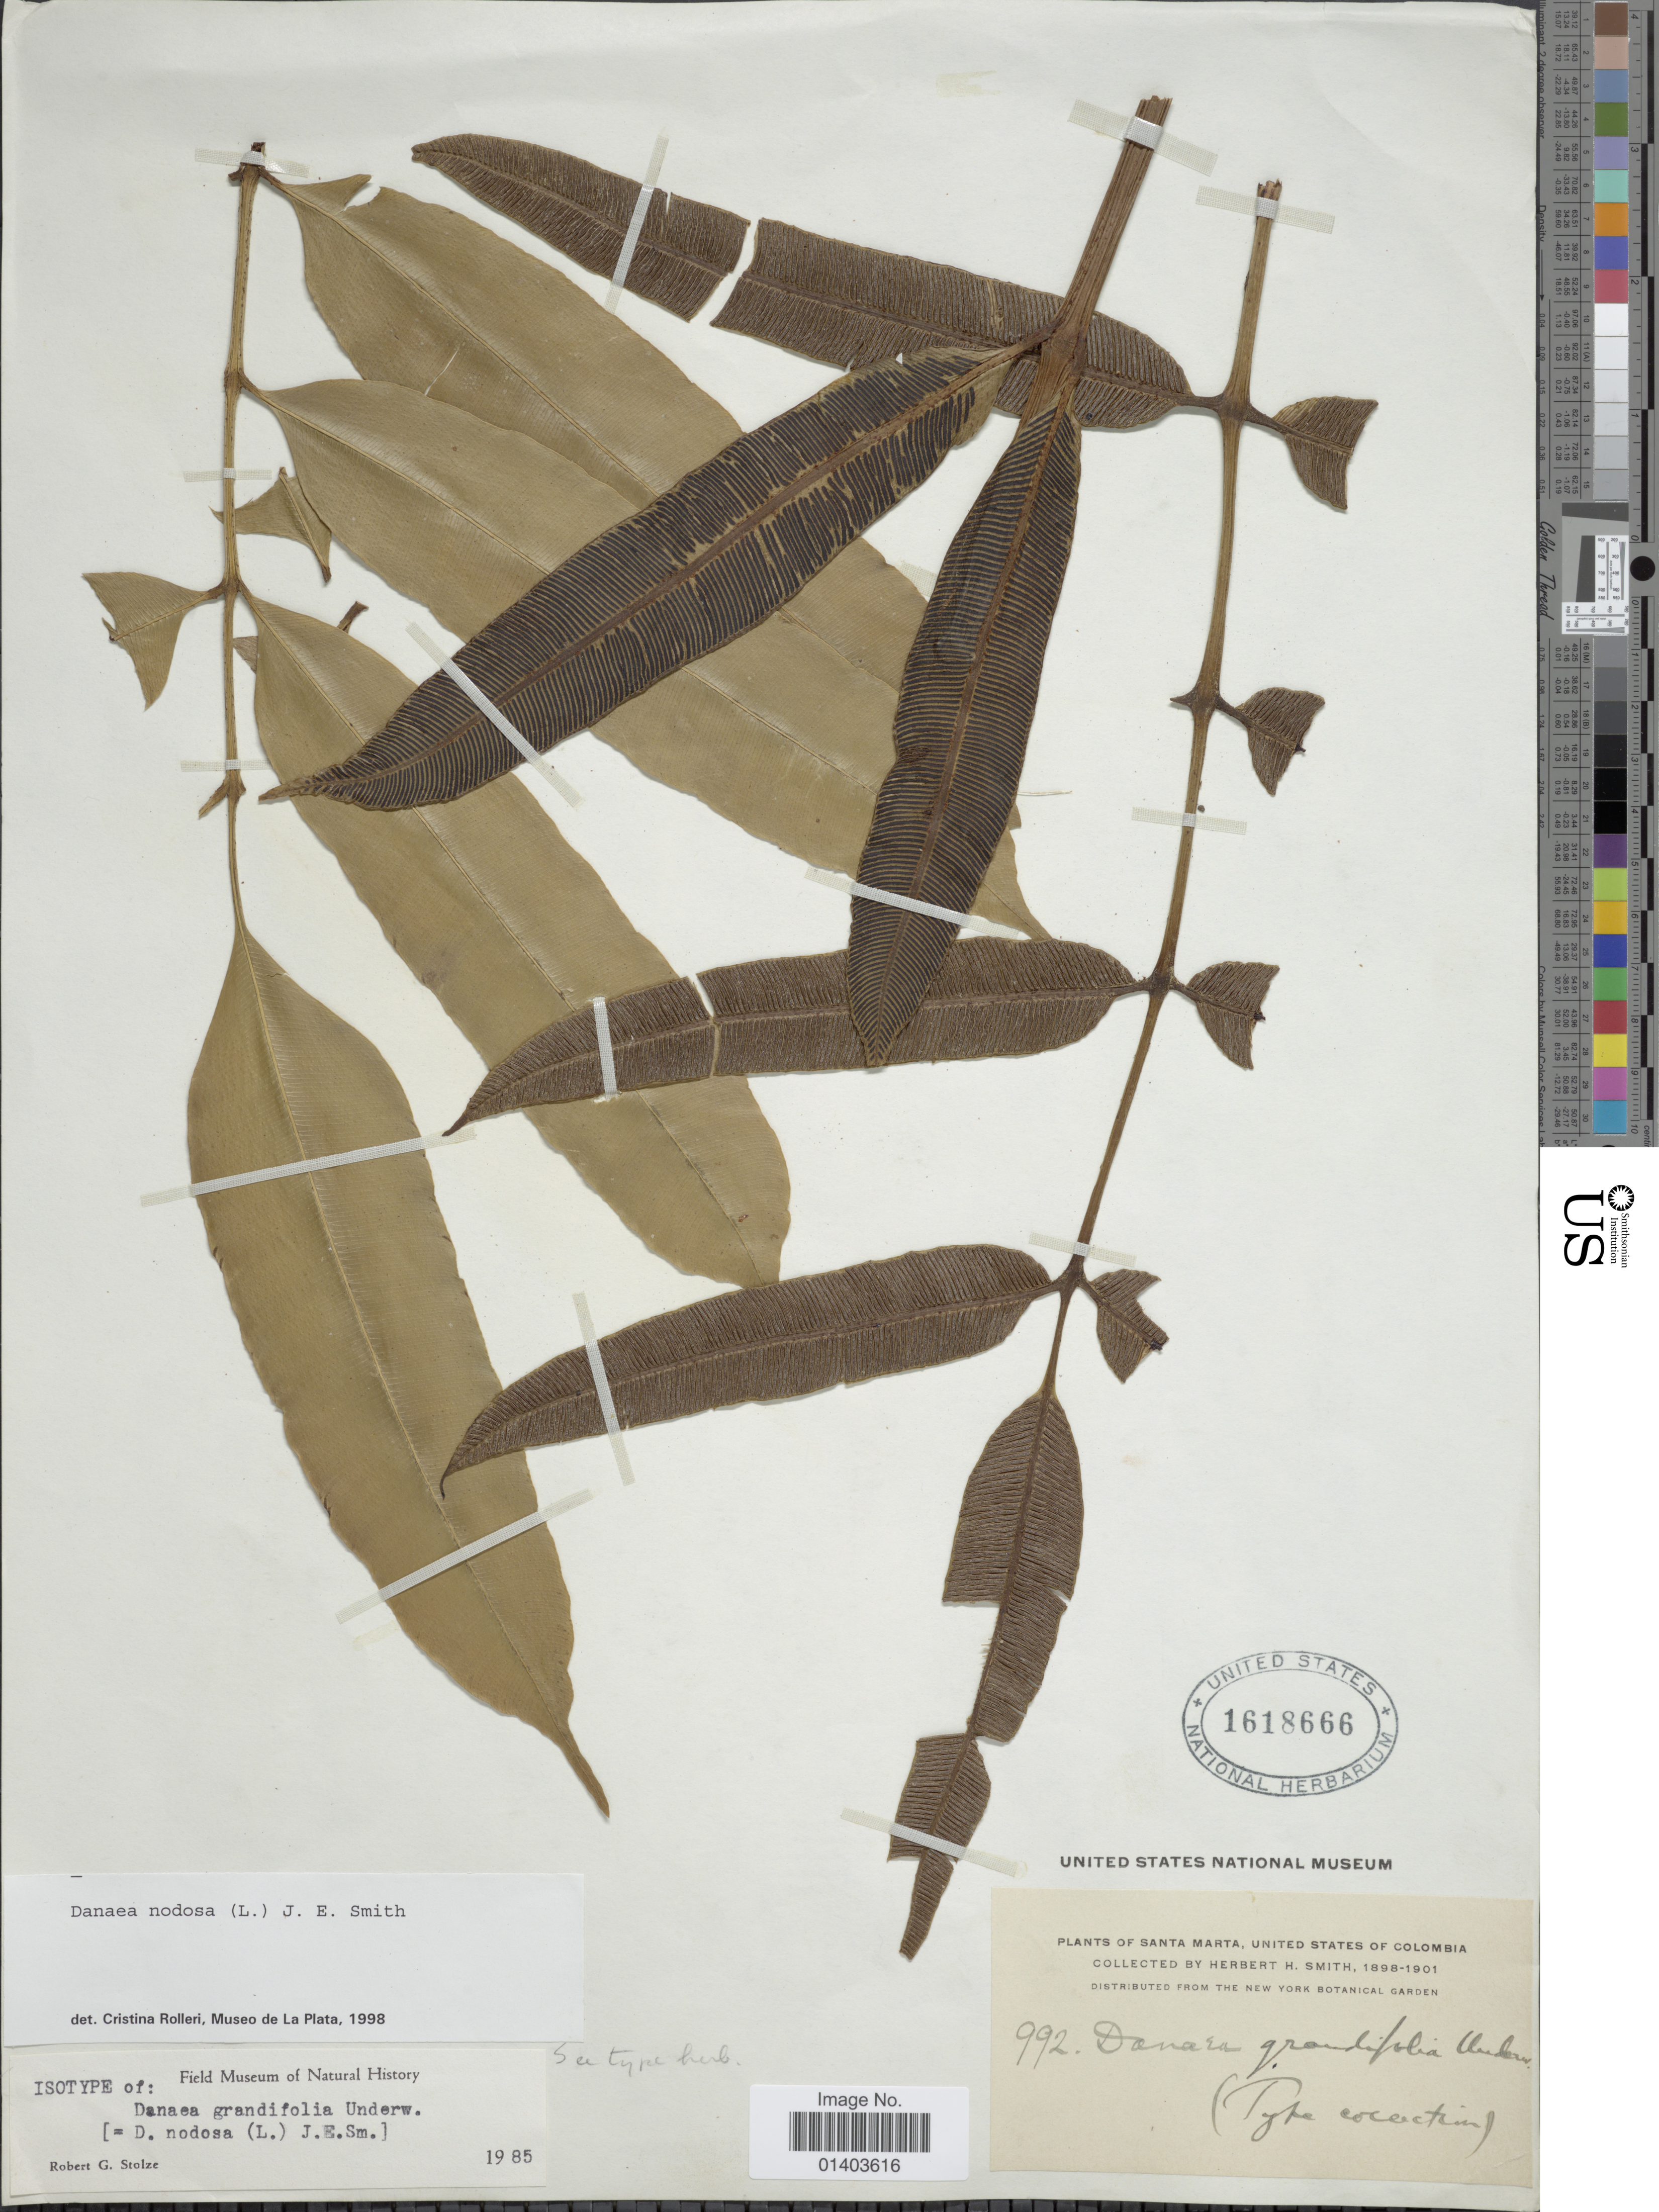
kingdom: Plantae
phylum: Tracheophyta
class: Polypodiopsida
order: Marattiales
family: Marattiaceae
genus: Danaea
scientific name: Danaea nodosa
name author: (L.) Sm.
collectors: H. H. Smith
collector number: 992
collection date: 1898/1901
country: Colombia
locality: Santa Marta, United States of Colombia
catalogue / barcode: US 1618666